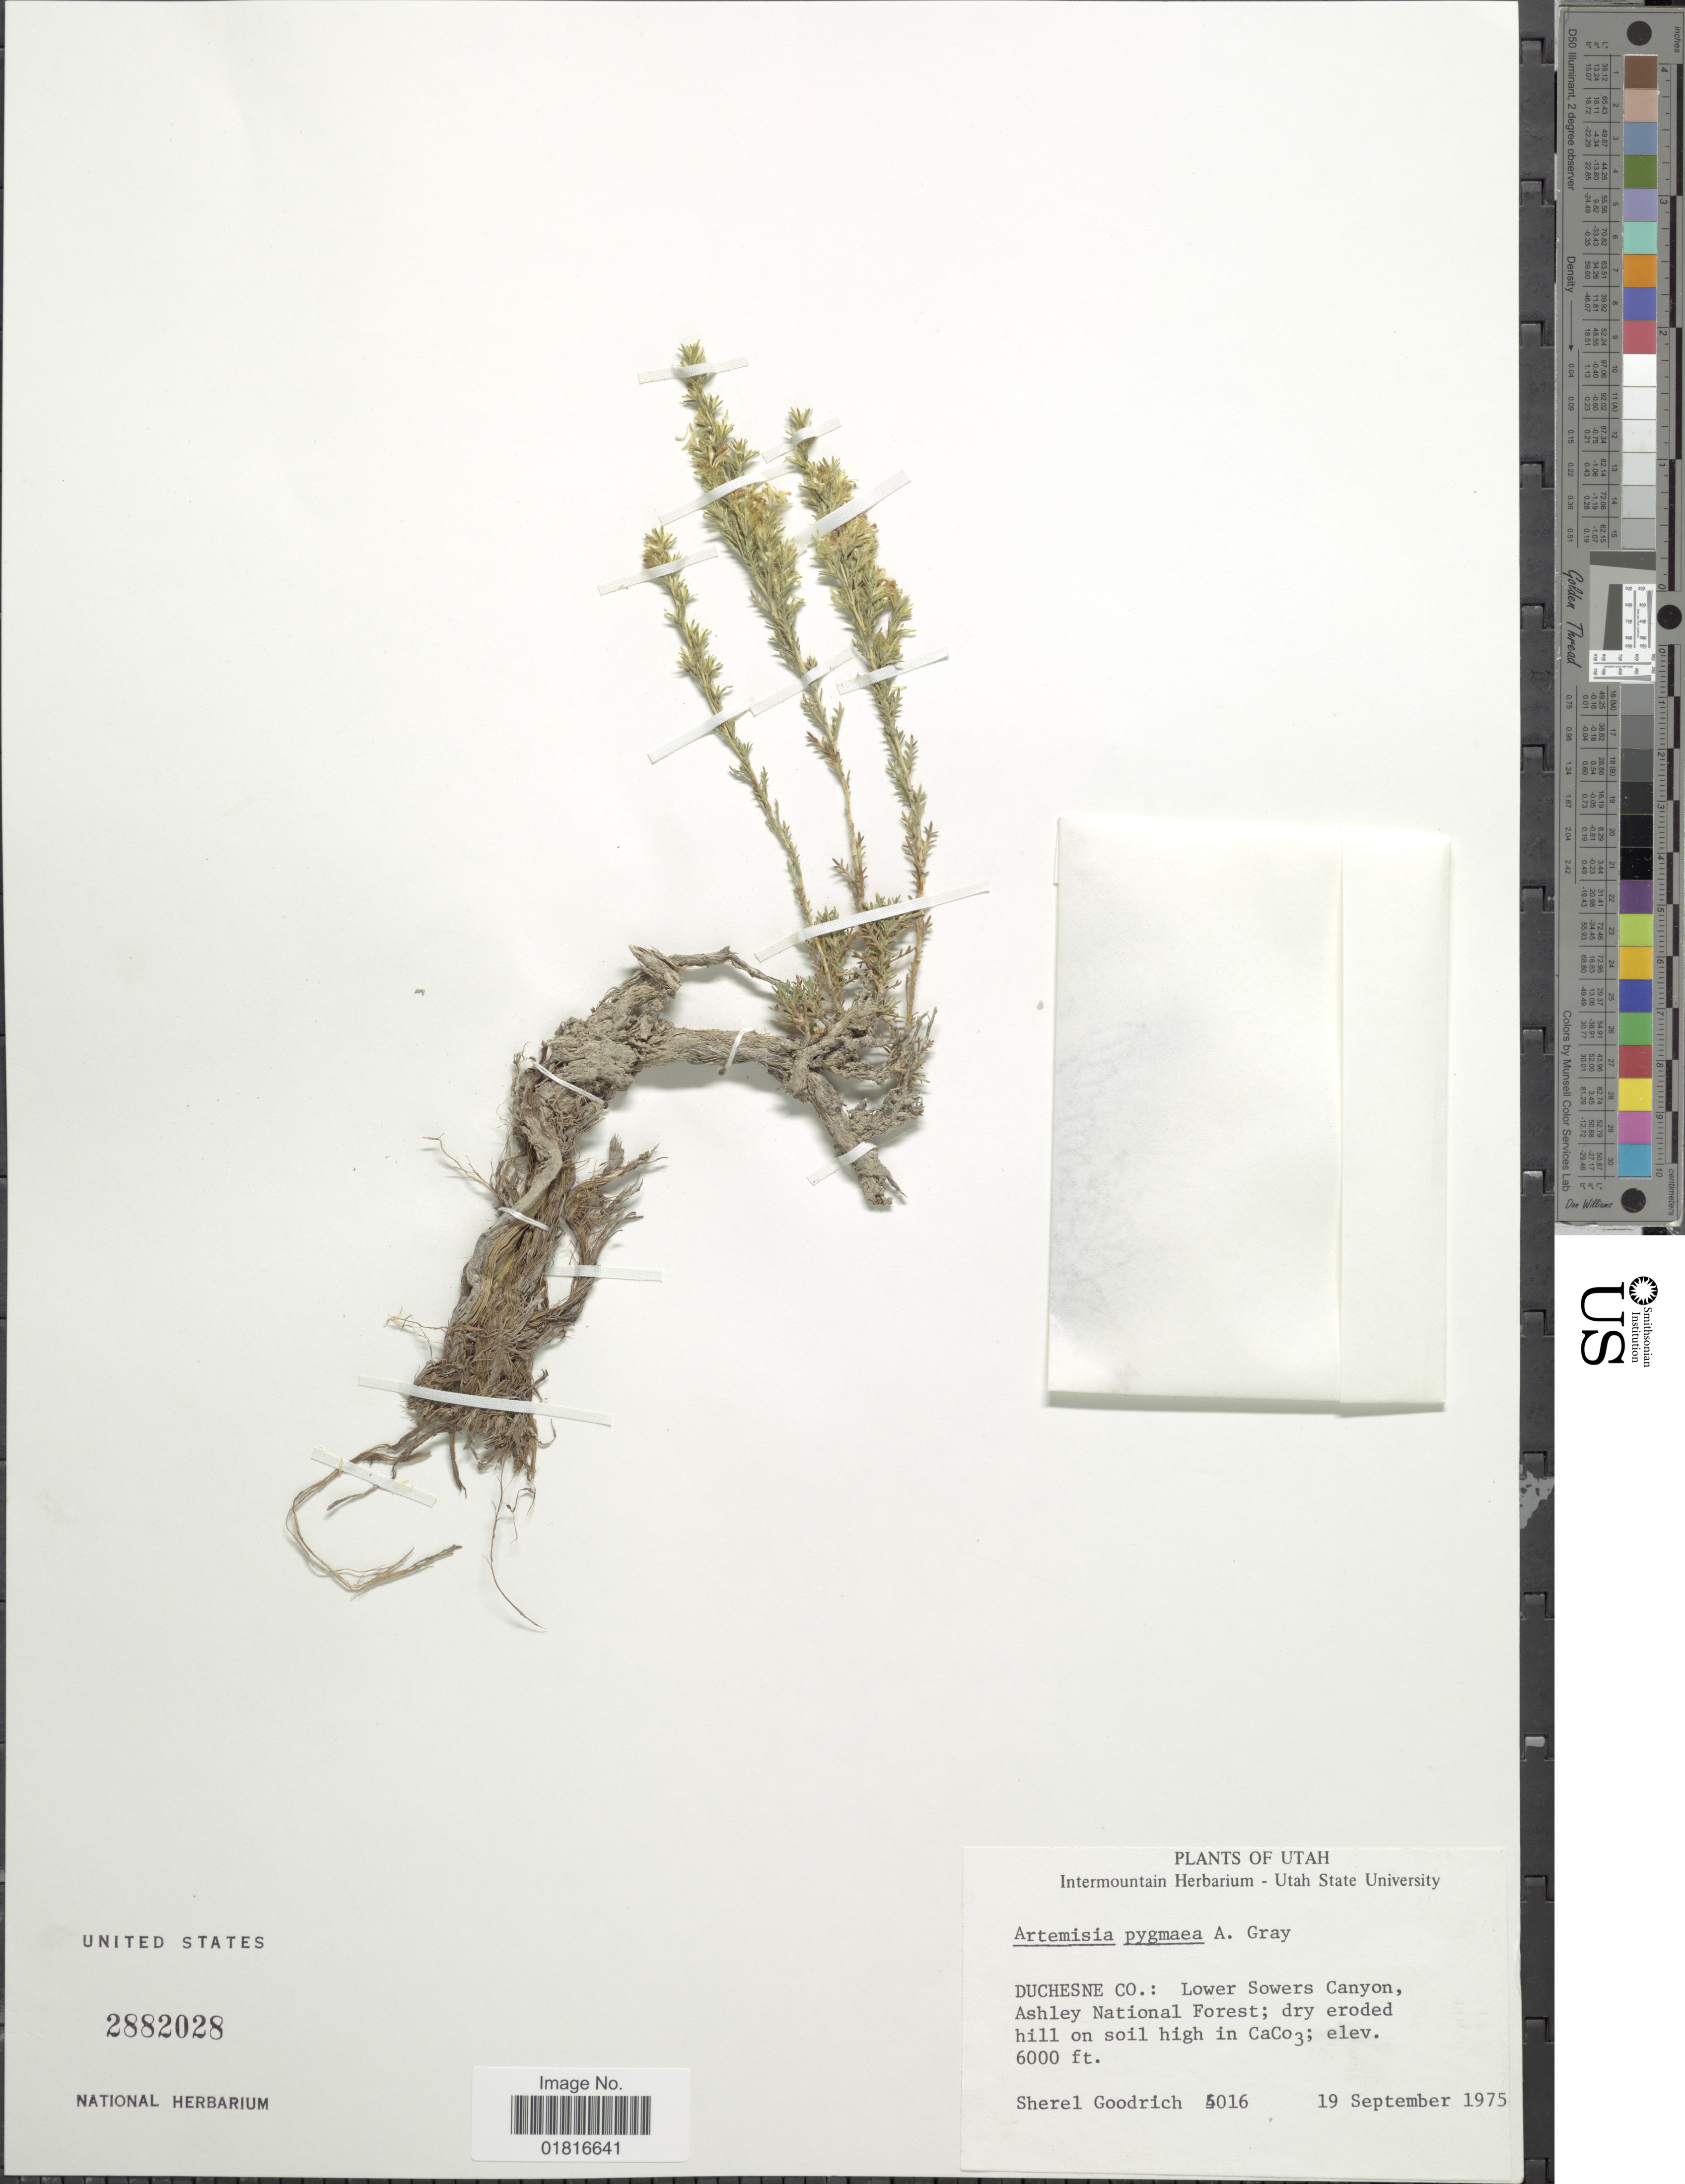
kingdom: Plantae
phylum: Tracheophyta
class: Magnoliopsida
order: Asterales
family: Asteraceae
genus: Artemisia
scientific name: Artemisia pygmaea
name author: A. Gray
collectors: S. Goodrich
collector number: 5016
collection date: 1975-09-19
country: United States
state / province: Utah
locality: Duchesne Co: Lower Sowers Canyon, Ashles National Forest; dry eroded hill on soil high in Caco3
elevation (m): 1829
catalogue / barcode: US 2882028